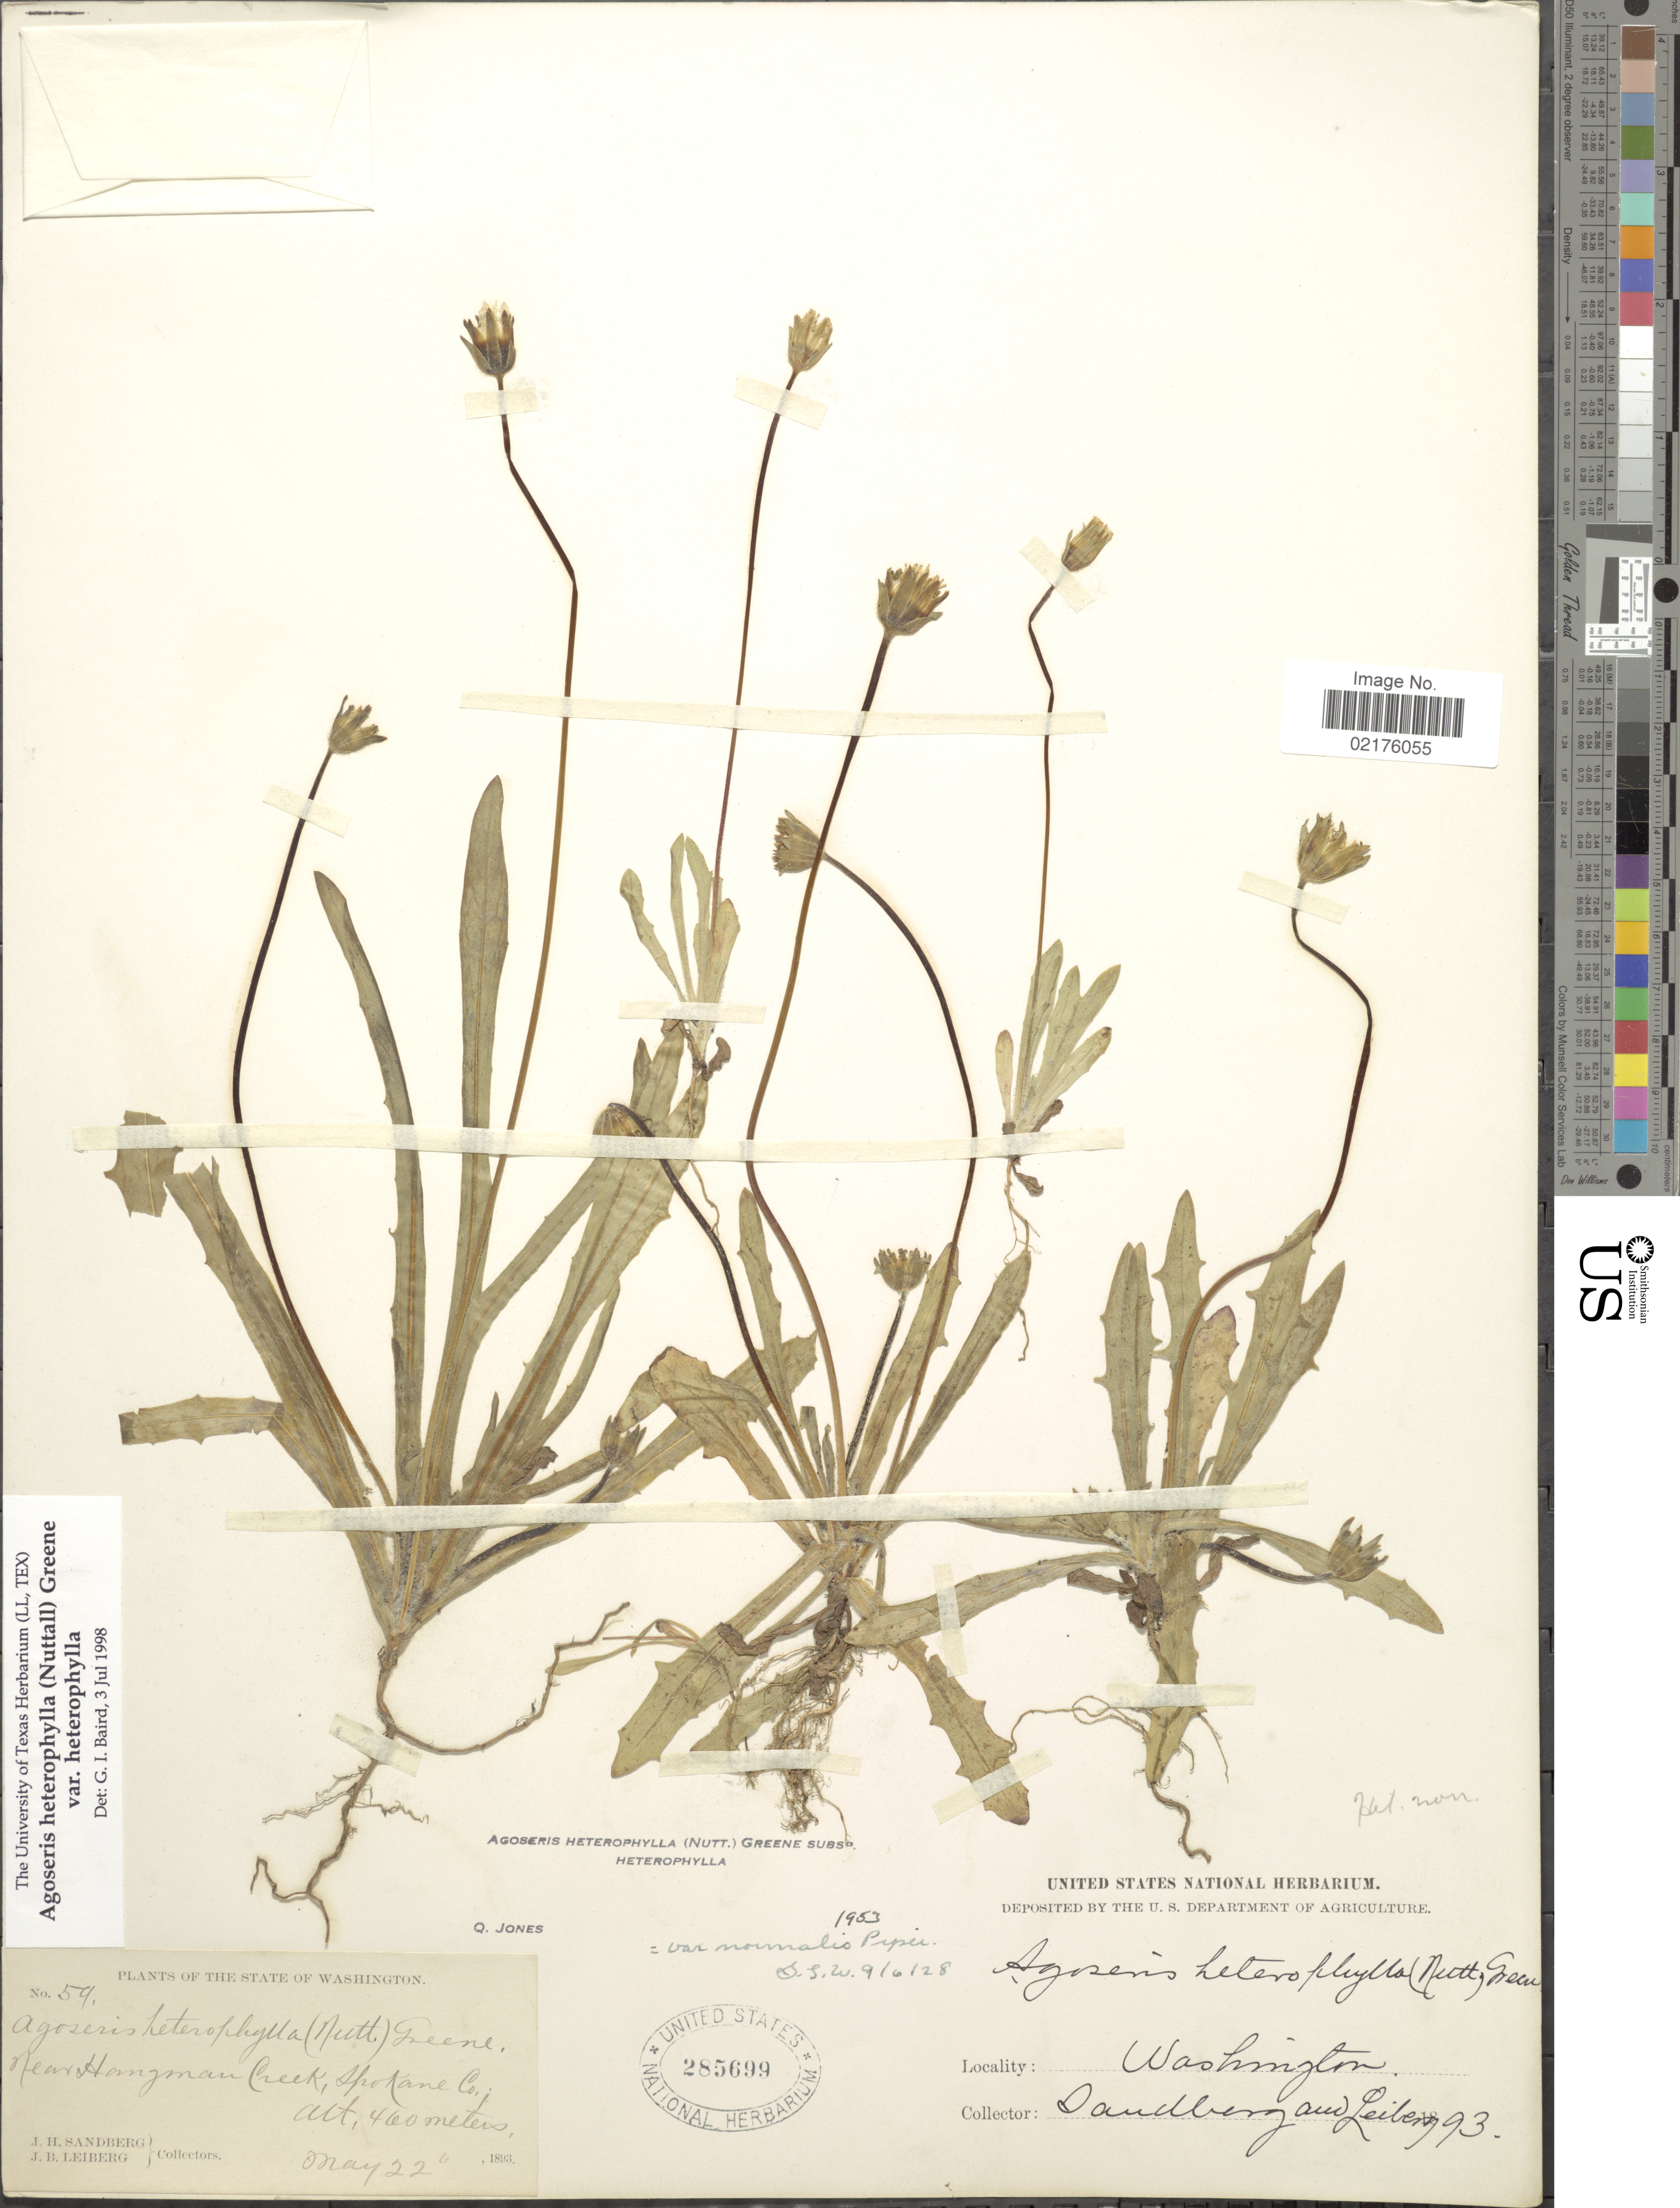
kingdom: Plantae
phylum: Tracheophyta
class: Magnoliopsida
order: Asterales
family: Asteraceae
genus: Agoseris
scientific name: Agoseris heterophylla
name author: (Nutt.) Greene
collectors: J. H. Sandberg & J. B. Leiberg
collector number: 59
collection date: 1893-05-22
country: United States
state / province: Washington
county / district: Spokane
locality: Near Hangman Creek, Spokane Co., The State of Washington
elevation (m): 460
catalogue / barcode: US 285699